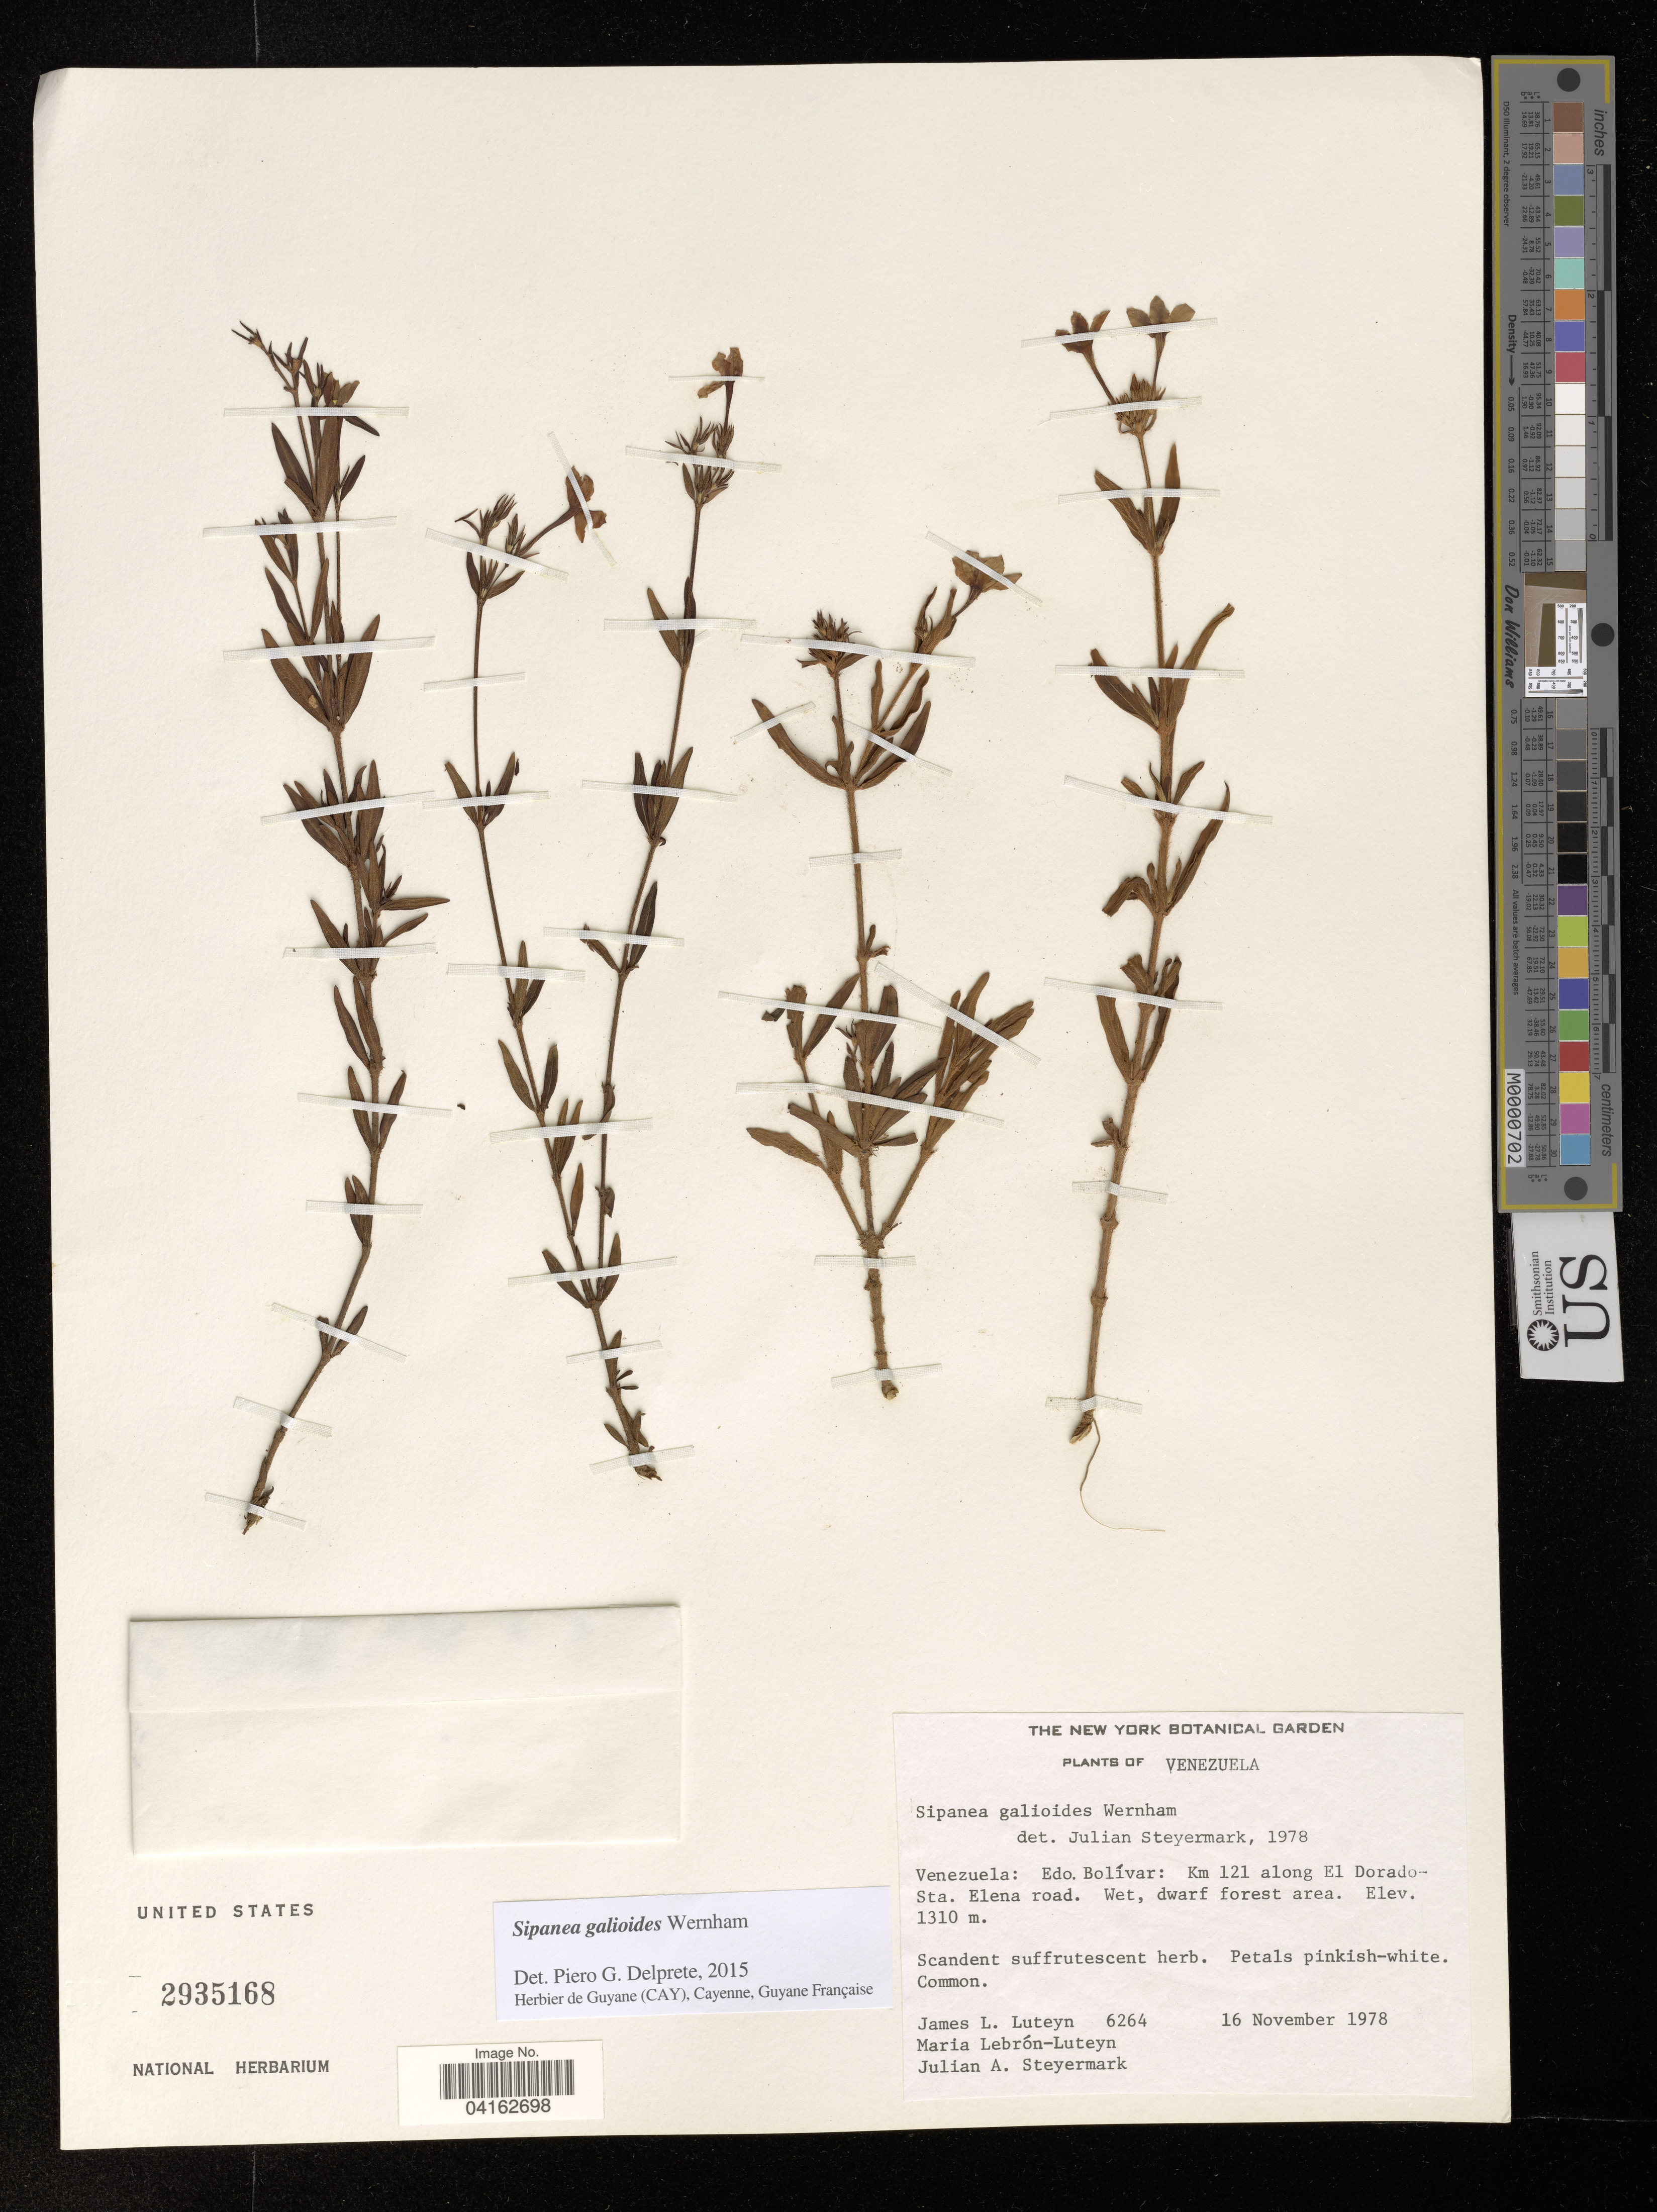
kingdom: Plantae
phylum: Tracheophyta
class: Magnoliopsida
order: Gentianales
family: Rubiaceae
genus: Sipanea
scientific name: Sipanea galioides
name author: Wernham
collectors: J. L. Luteyn, M. L. Lebrón-Luteyn & J. Steyermark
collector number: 6264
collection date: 1978-11-16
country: Venezuela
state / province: Bolivar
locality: Km 121 along El Dorado-Sta. Elena road.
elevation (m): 1310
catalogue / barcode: US 2935168